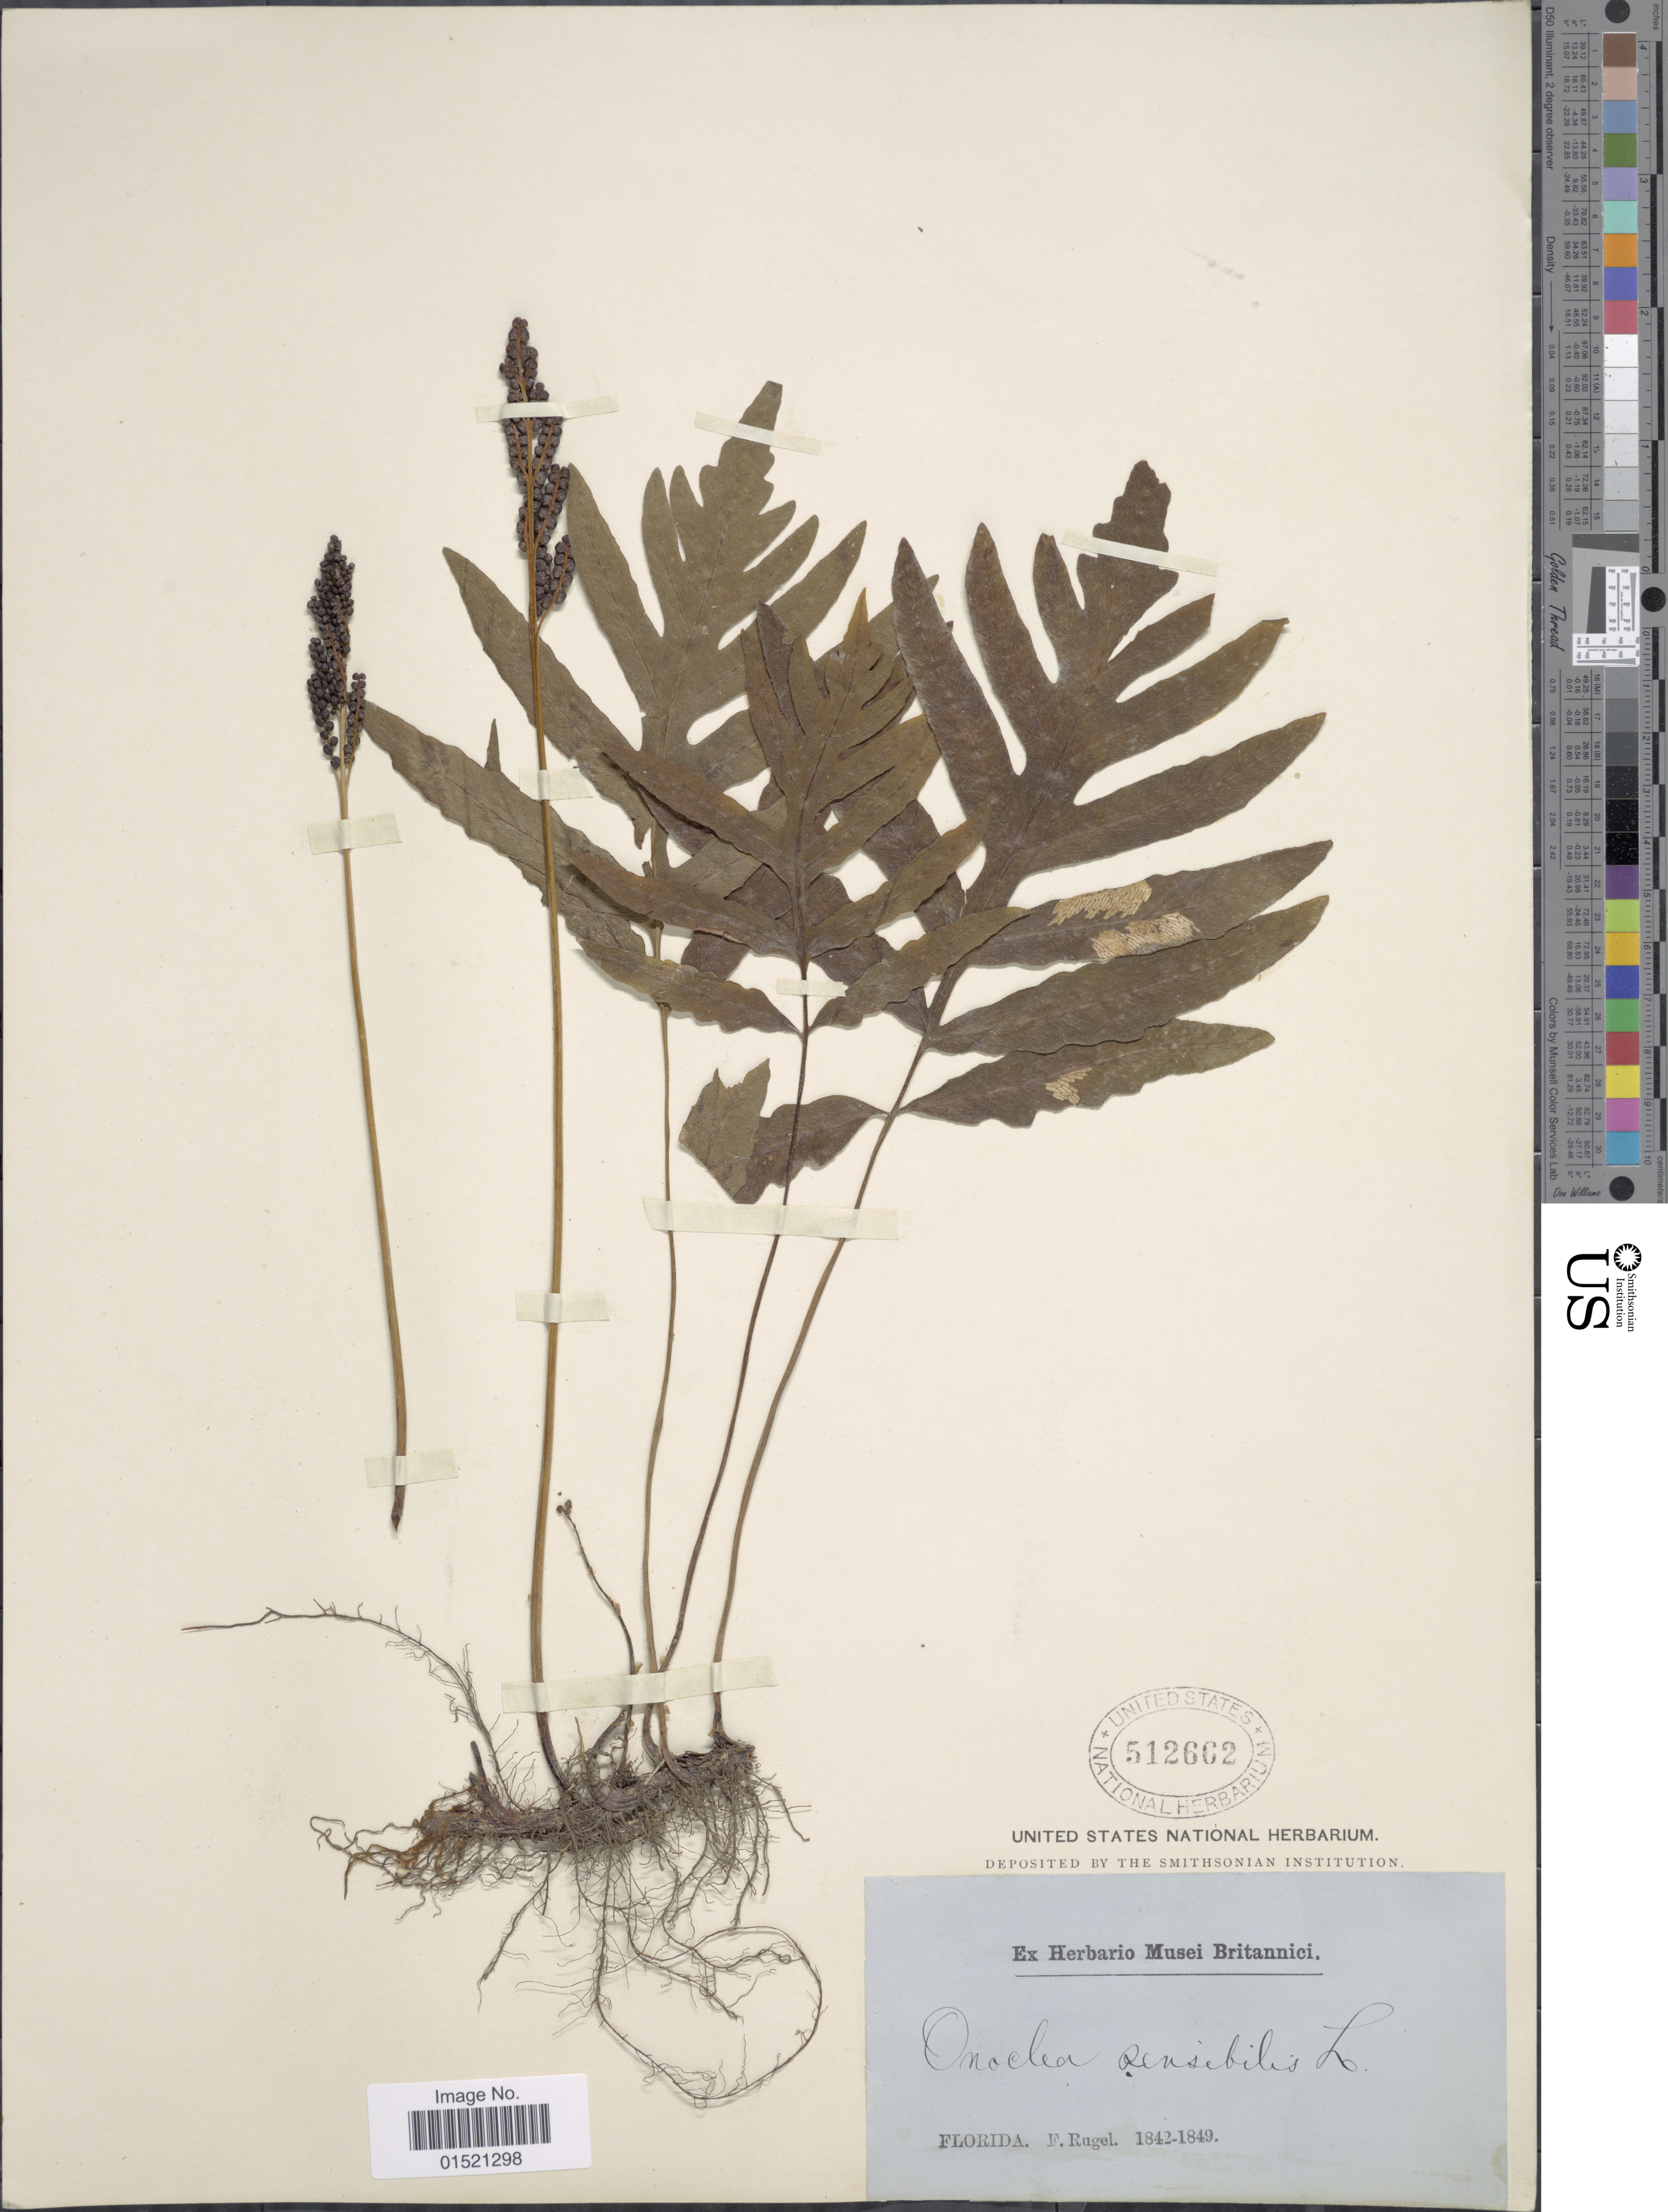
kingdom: Plantae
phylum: Tracheophyta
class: Polypodiopsida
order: Polypodiales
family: Onocleaceae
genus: Onoclea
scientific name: Onoclea sensibilis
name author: L.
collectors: F. Rugel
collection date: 1842/1849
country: United States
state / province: Florida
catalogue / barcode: US 512662